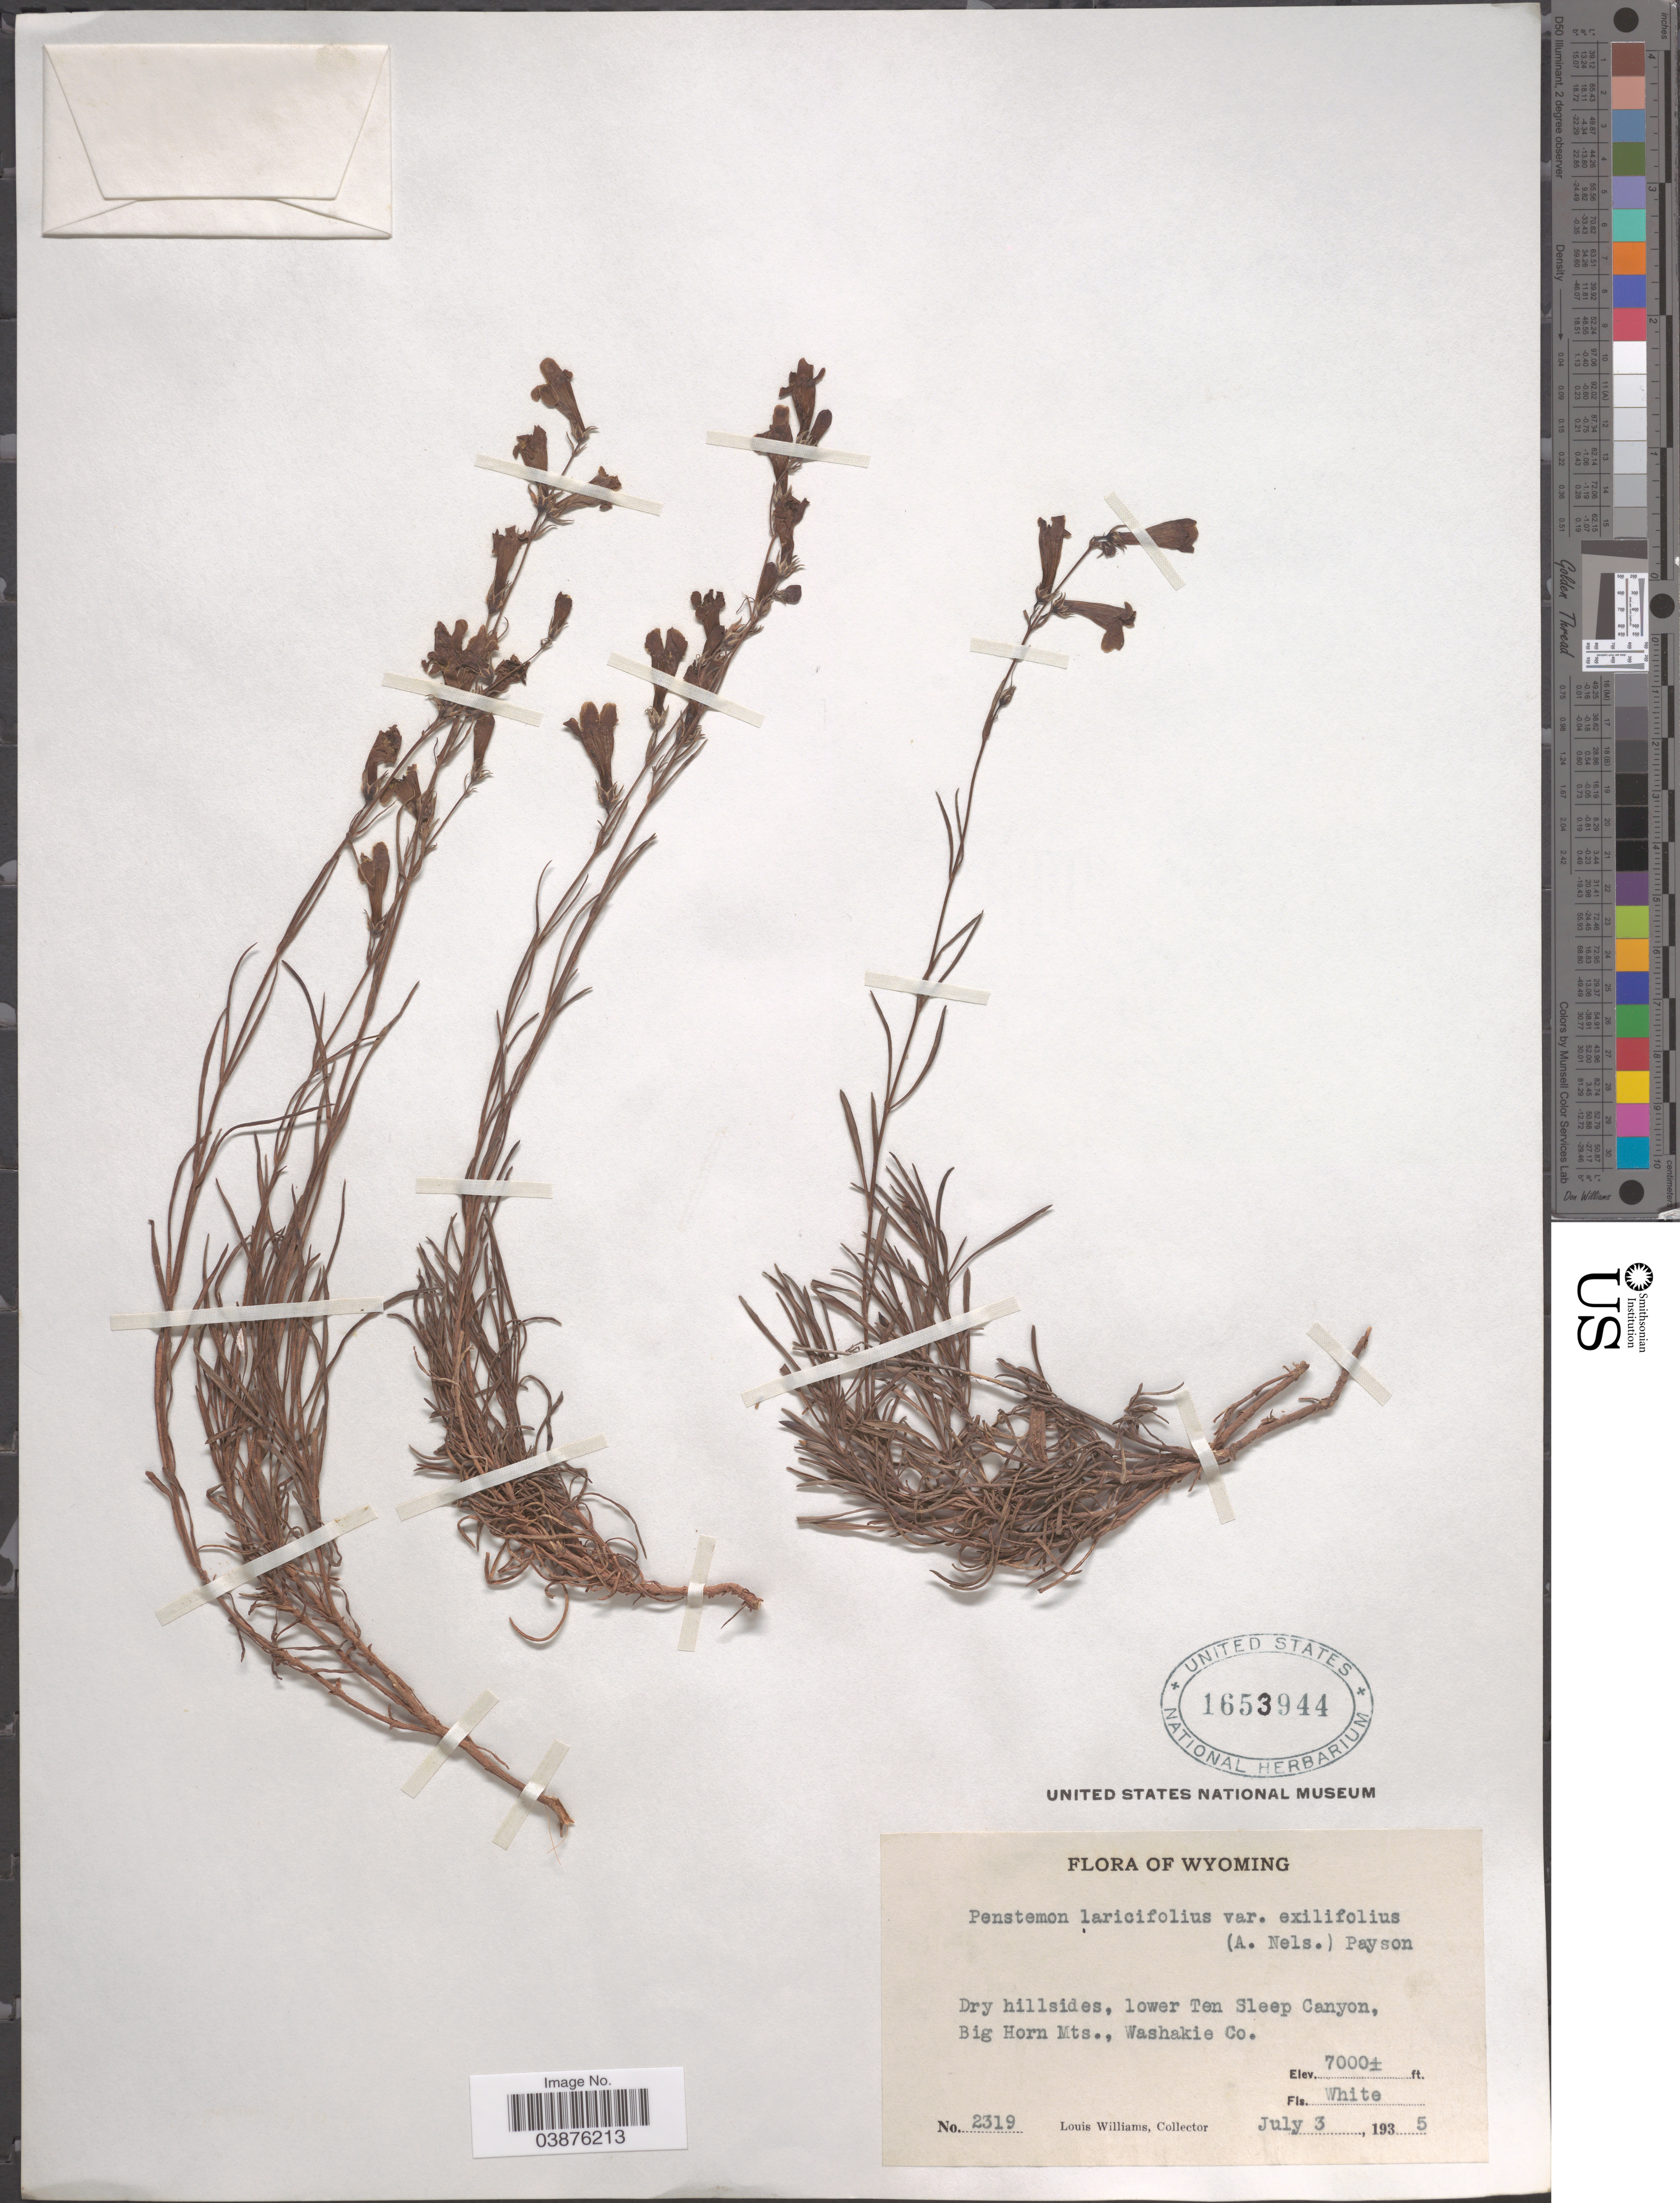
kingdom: Plantae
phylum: Tracheophyta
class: Magnoliopsida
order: Lamiales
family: Plantaginaceae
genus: Penstemon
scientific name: Penstemon laricifolius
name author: Hook. & Arn.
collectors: L. G. Williams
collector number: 2319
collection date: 1935-07-03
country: United States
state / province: Wyoming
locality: Lower Ten Sleep Canyon, Big Horn Mts., Washakie Co.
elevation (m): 2134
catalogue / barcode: US 1653944